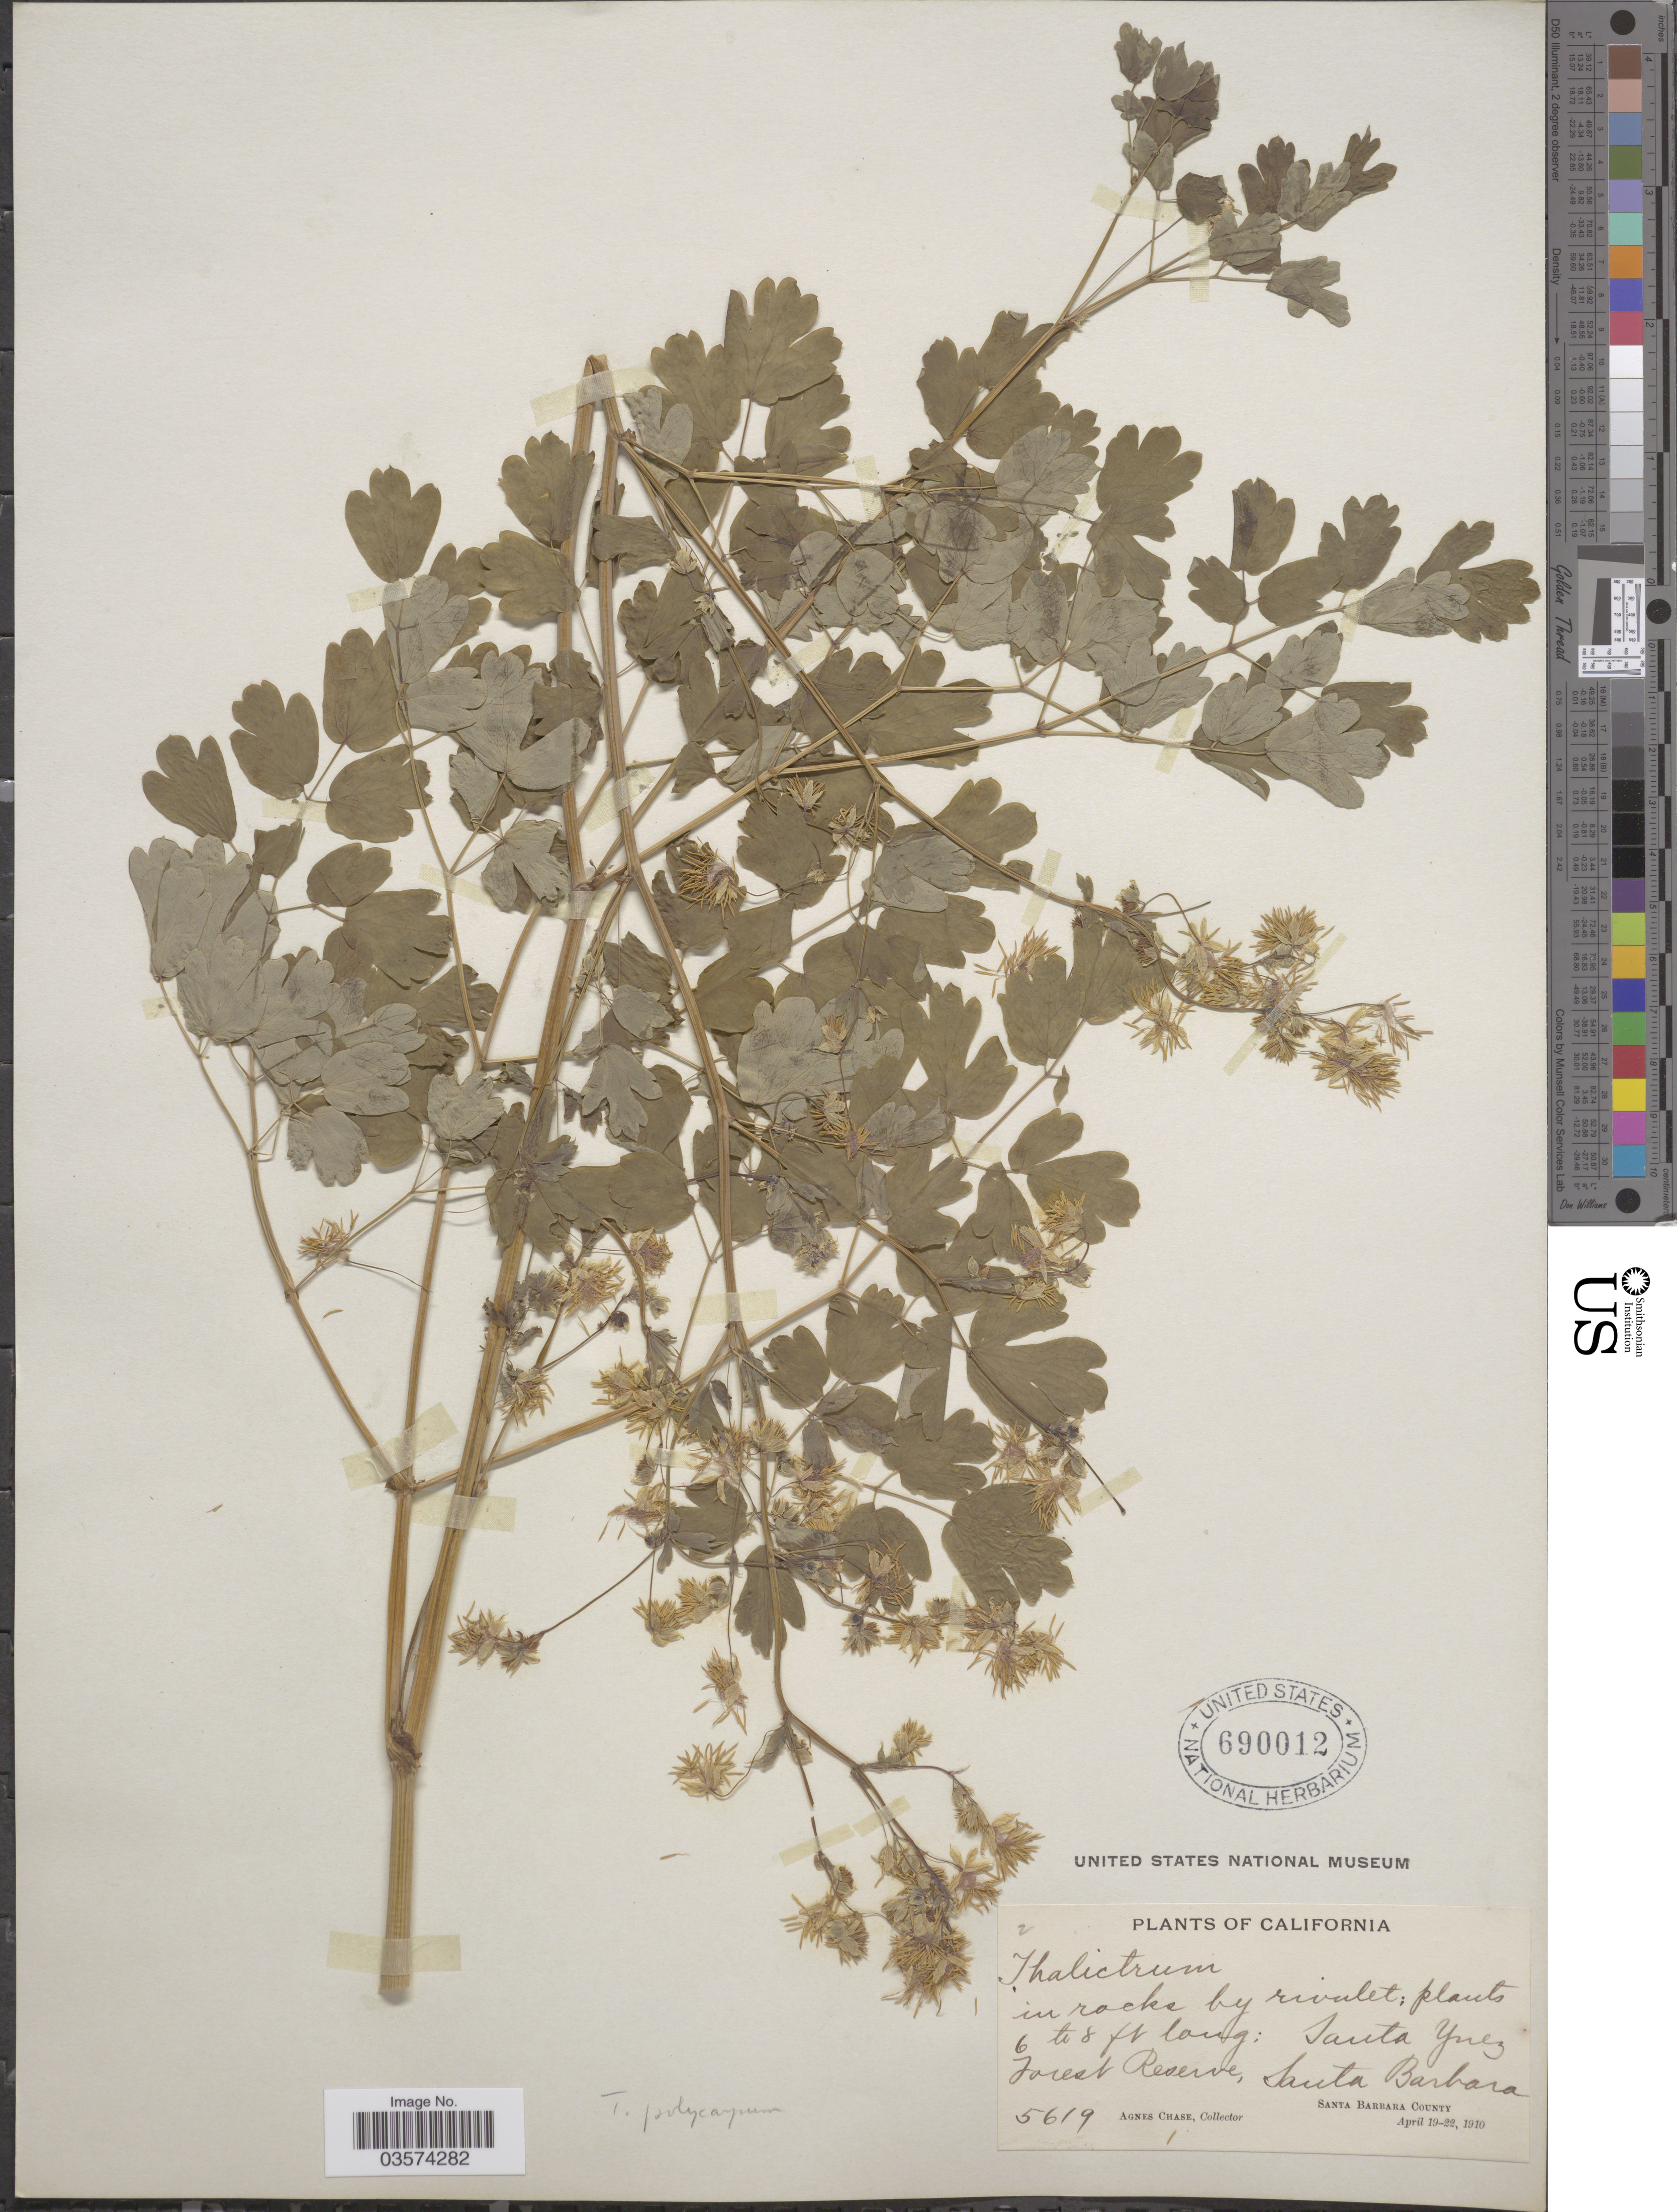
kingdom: Plantae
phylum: Tracheophyta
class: Magnoliopsida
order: Ranunculales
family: Ranunculaceae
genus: Thalictrum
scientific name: Thalictrum polycarpum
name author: (Torr.) S. Watson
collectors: A. Chase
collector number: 5619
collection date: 1910-04-19/1910-04-22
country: United States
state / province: California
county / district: Santa Barbara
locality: Santa Ynez Forest Reserve. Santa Barbara. Santa Barbara County.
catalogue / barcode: US 690012